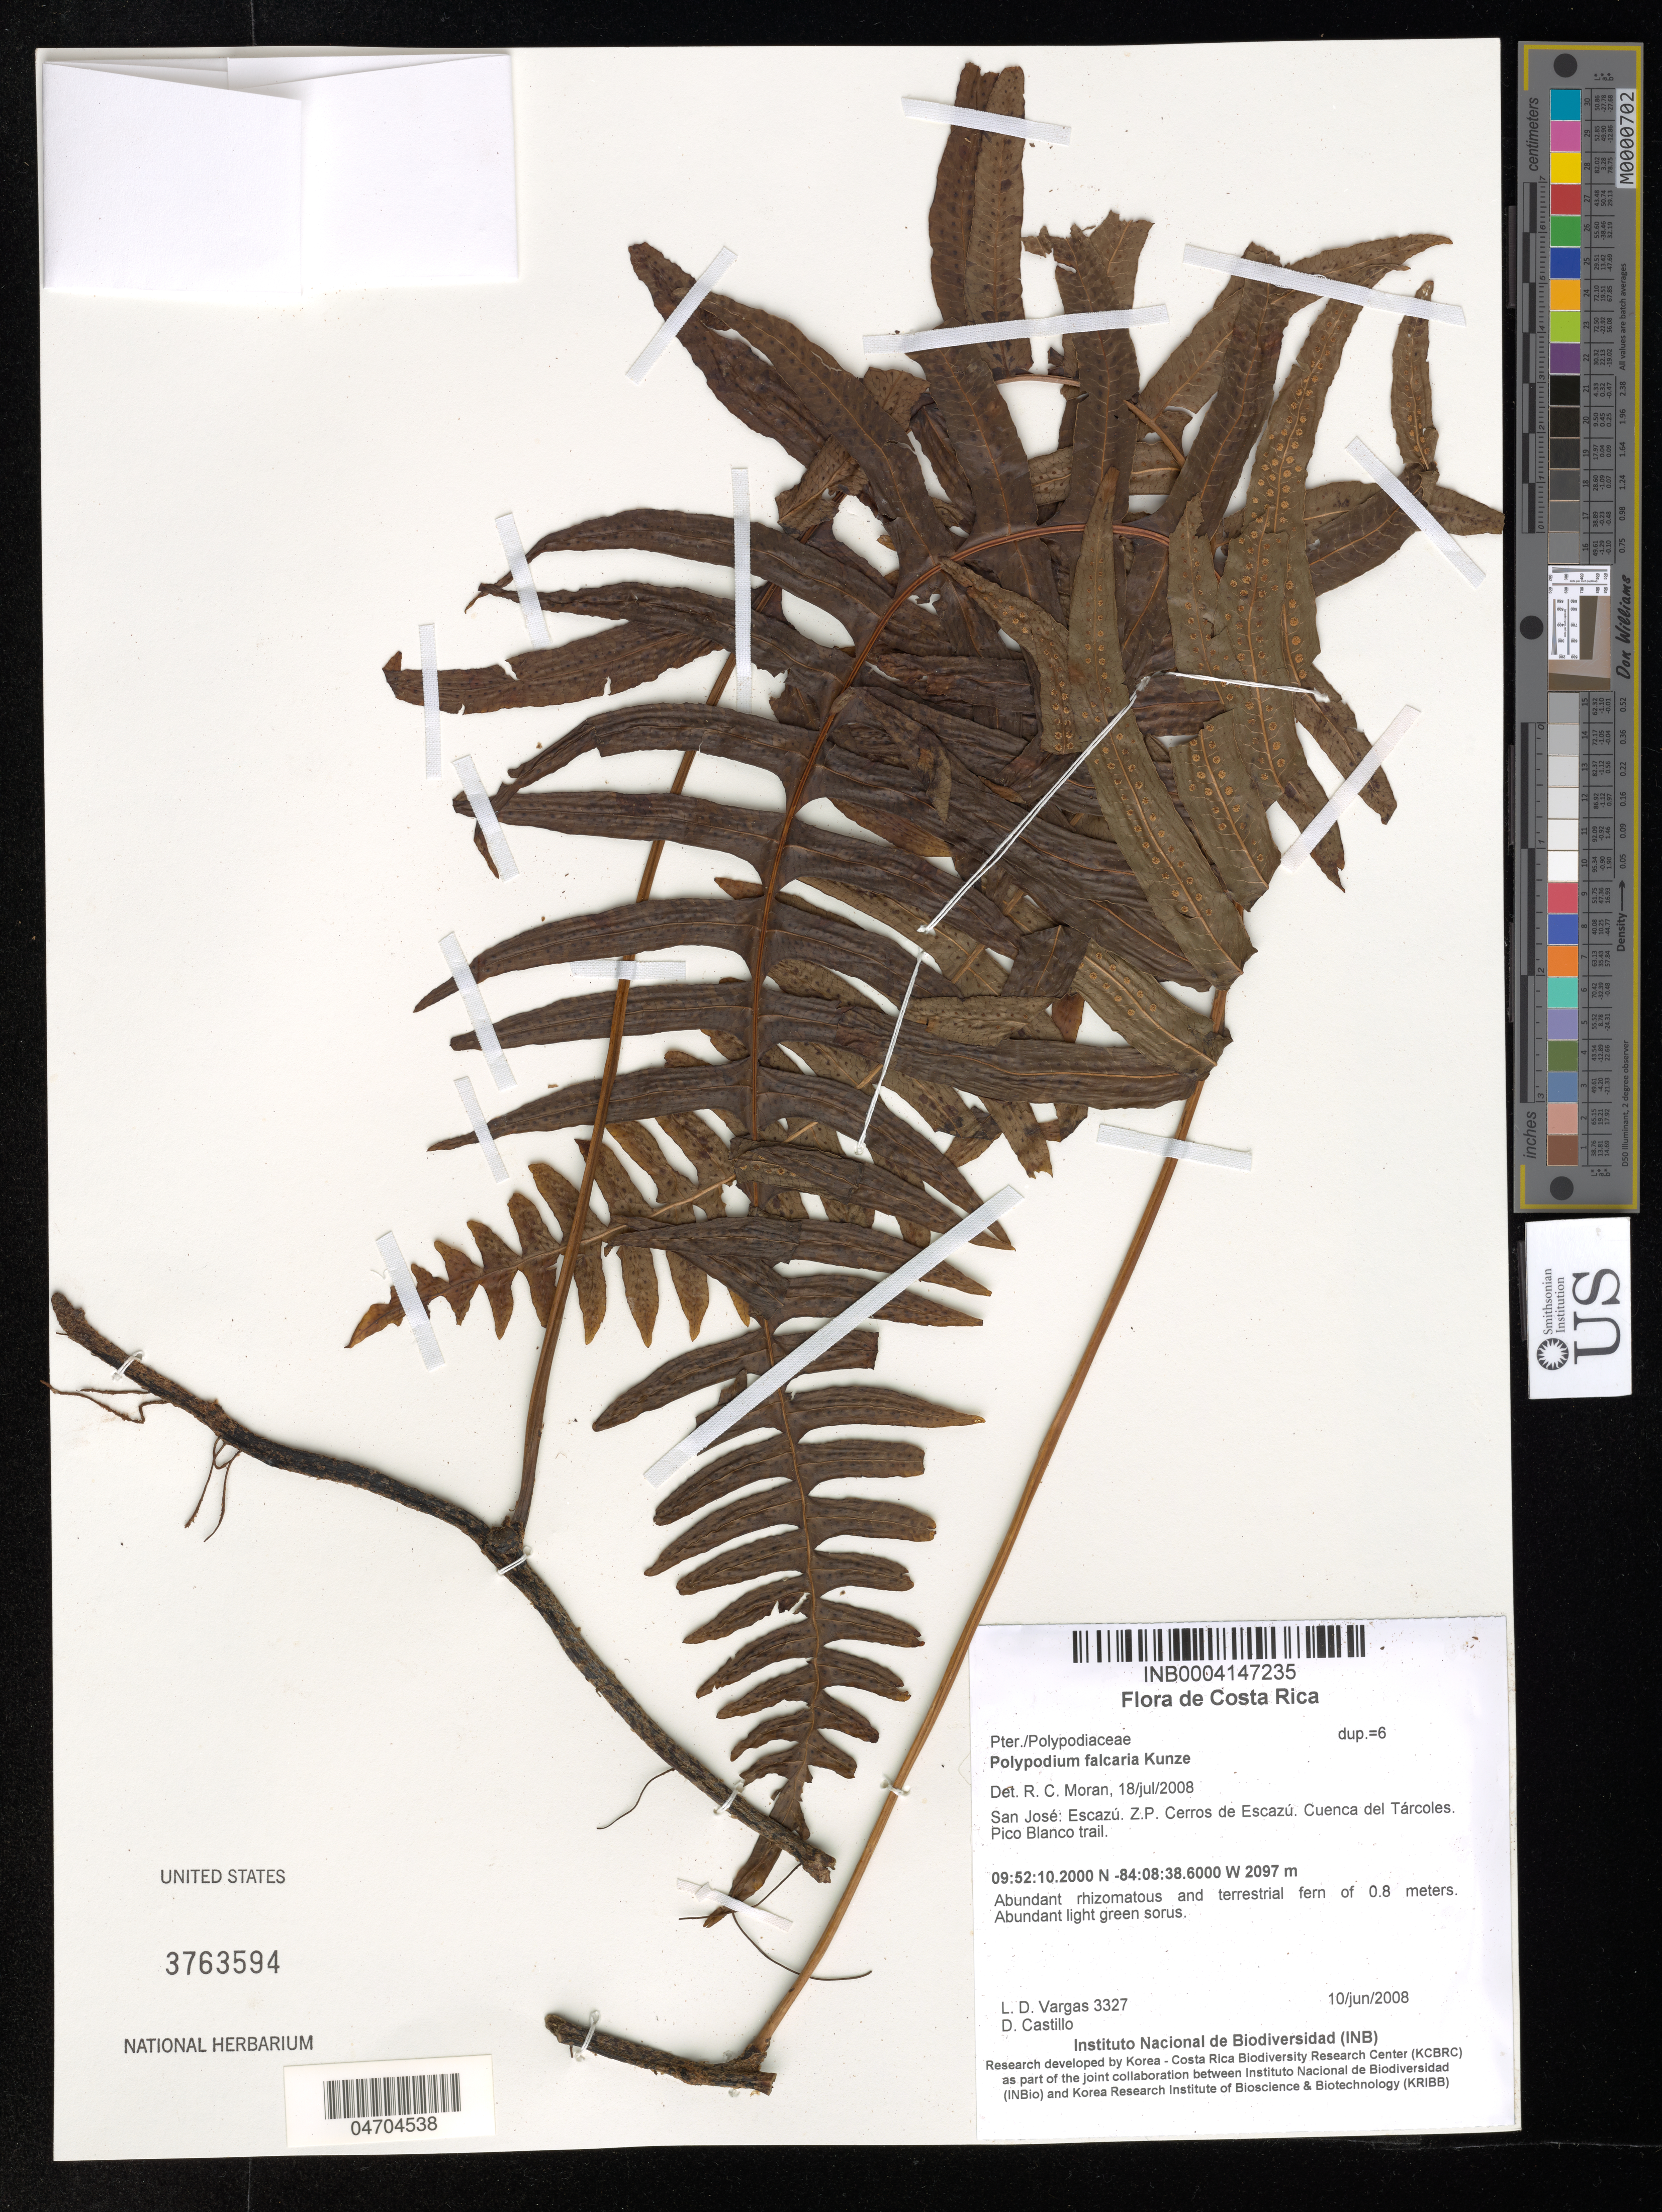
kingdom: Plantae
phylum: Tracheophyta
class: Polypodiopsida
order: Polypodiales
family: Polypodiaceae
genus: Polypodium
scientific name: Polypodium falcaria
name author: Kunze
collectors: L. Vargas & D. Castillo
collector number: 3327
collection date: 2008-06-10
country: Costa Rica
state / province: San José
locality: Escazú. Z. P. Cerros de Escazú. Cuenca del Tárcoles. Pico Blanco trail.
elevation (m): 2097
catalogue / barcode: US 3763594